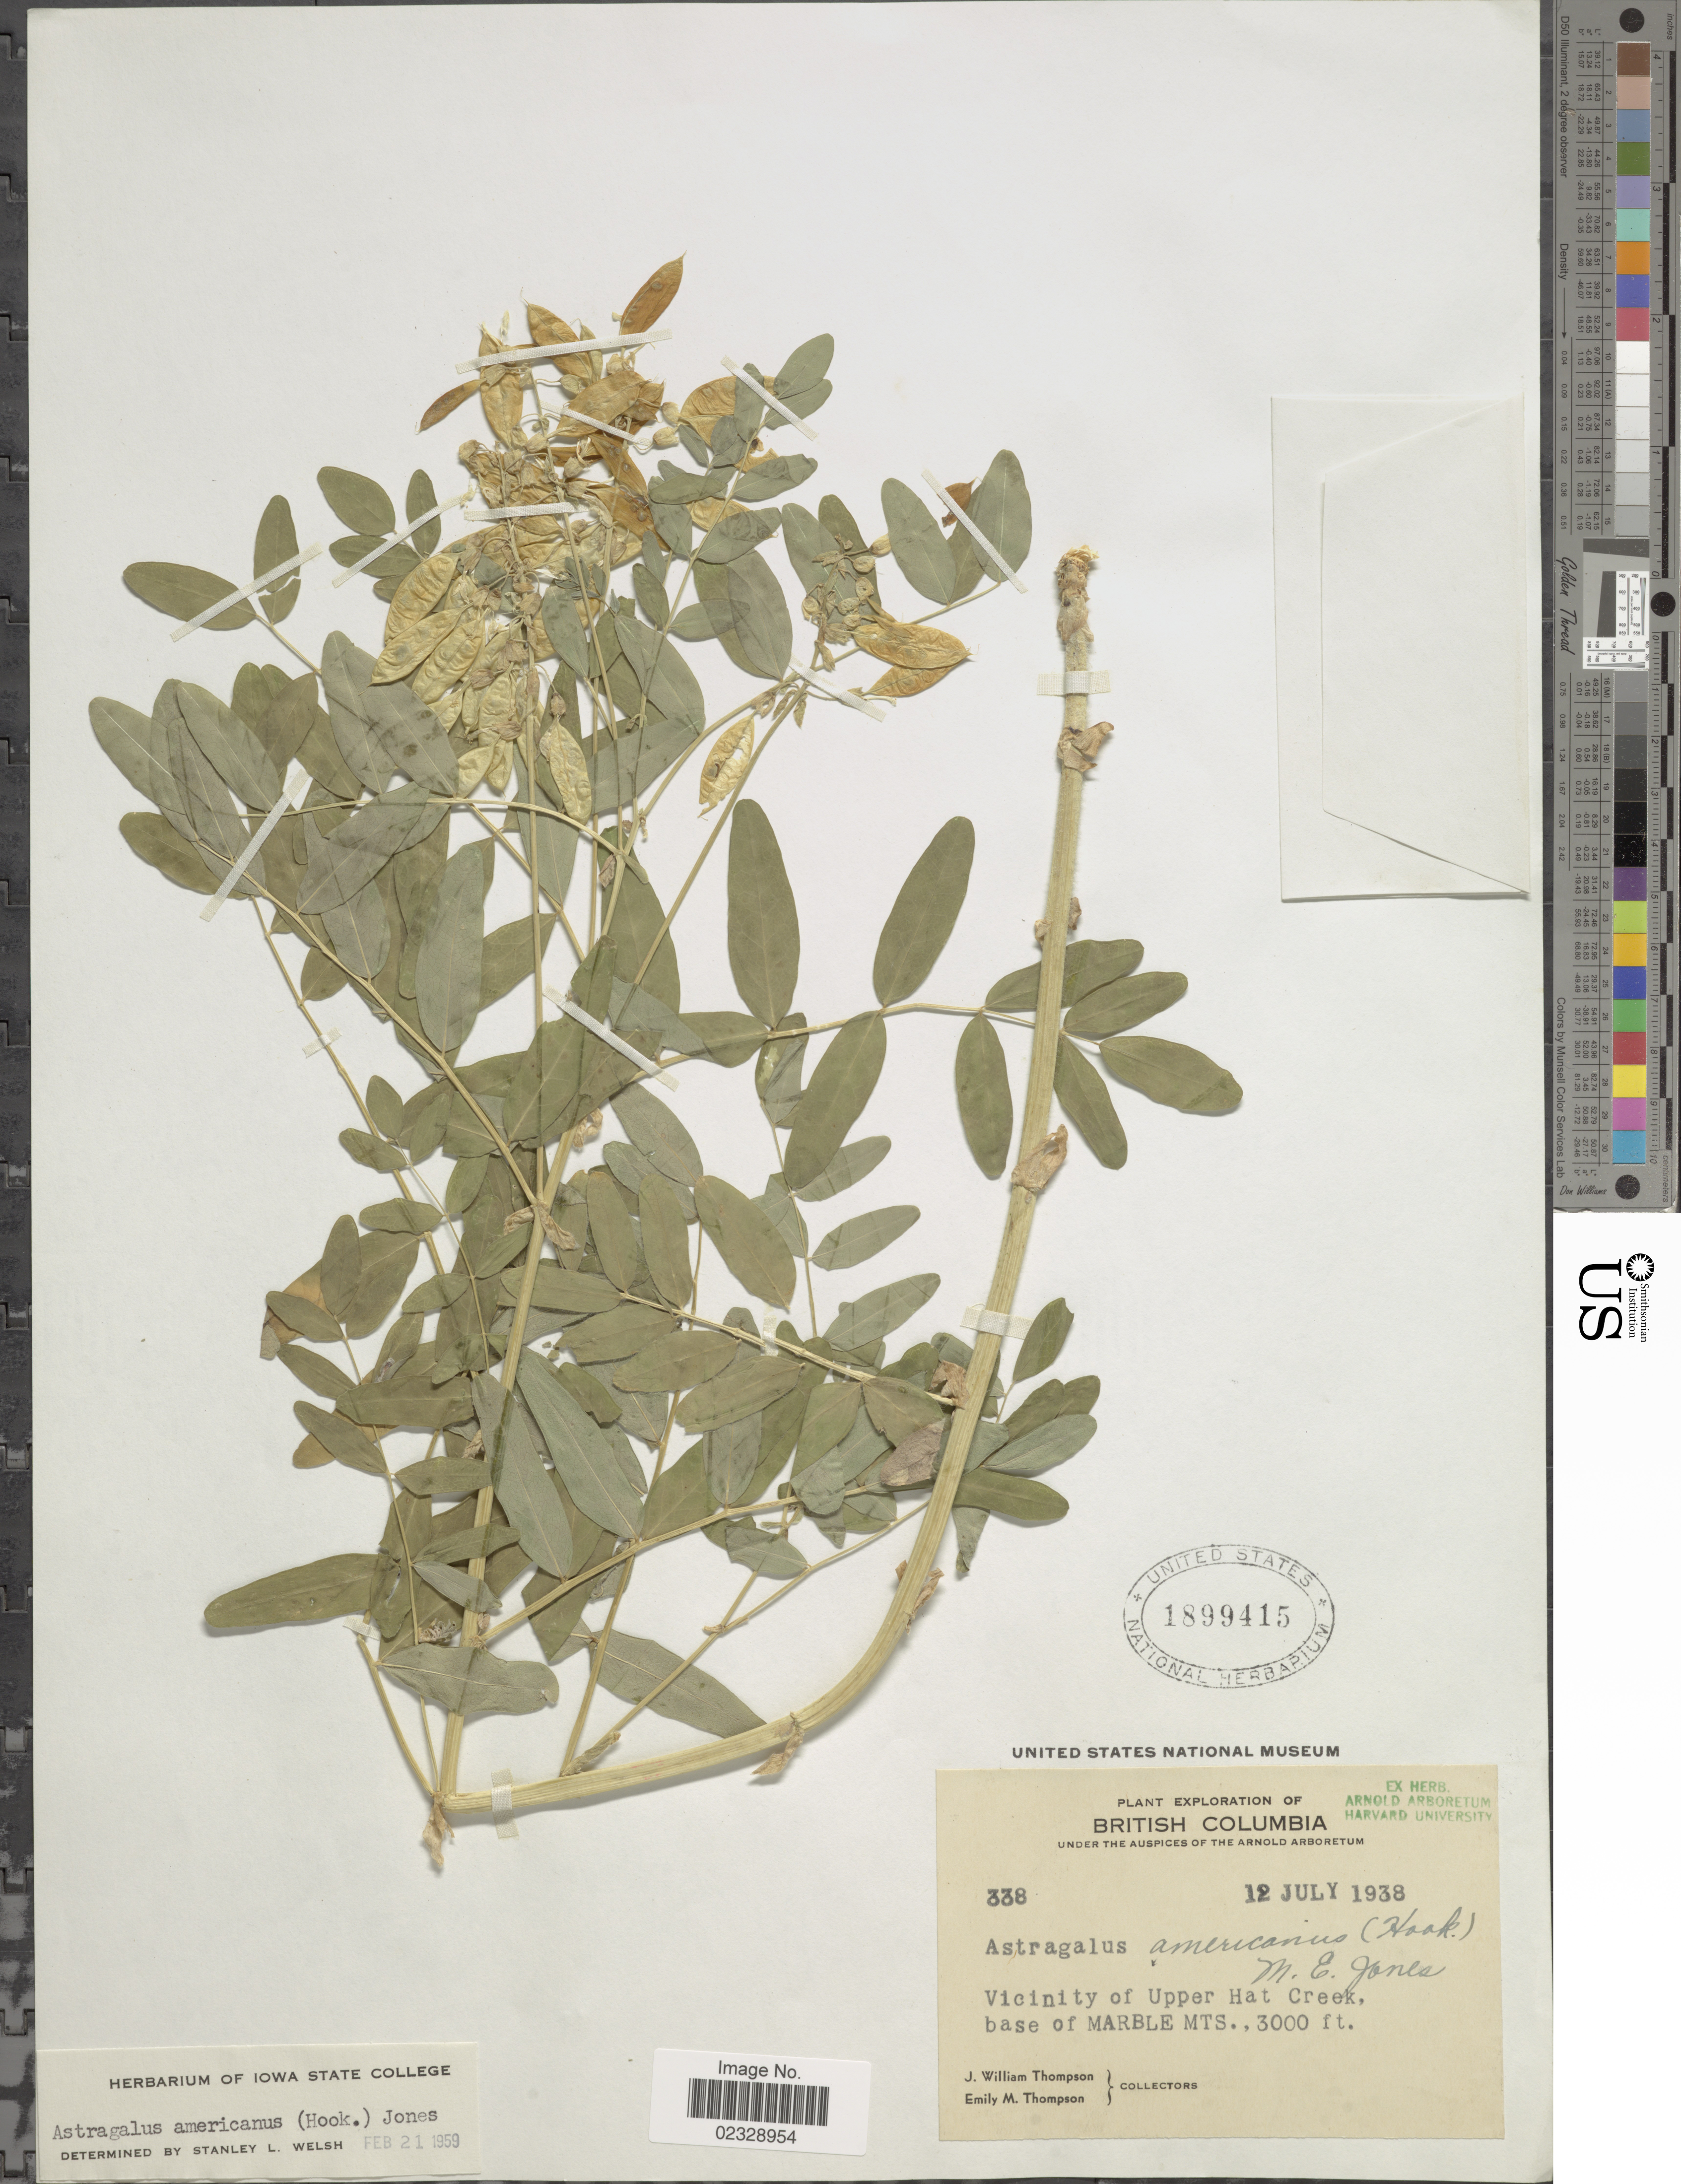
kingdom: Plantae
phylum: Tracheophyta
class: Magnoliopsida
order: Fabales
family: Fabaceae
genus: Astragalus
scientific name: Astragalus americanus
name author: (Hook.) M.E. Jones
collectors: J. W. Thompson & E. M. Thompson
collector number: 338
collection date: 1938-07-12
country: Canada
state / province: British Columbia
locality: Vicinity of Upper Hat Creek, base of Marble Mts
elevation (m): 914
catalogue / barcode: US 1899415